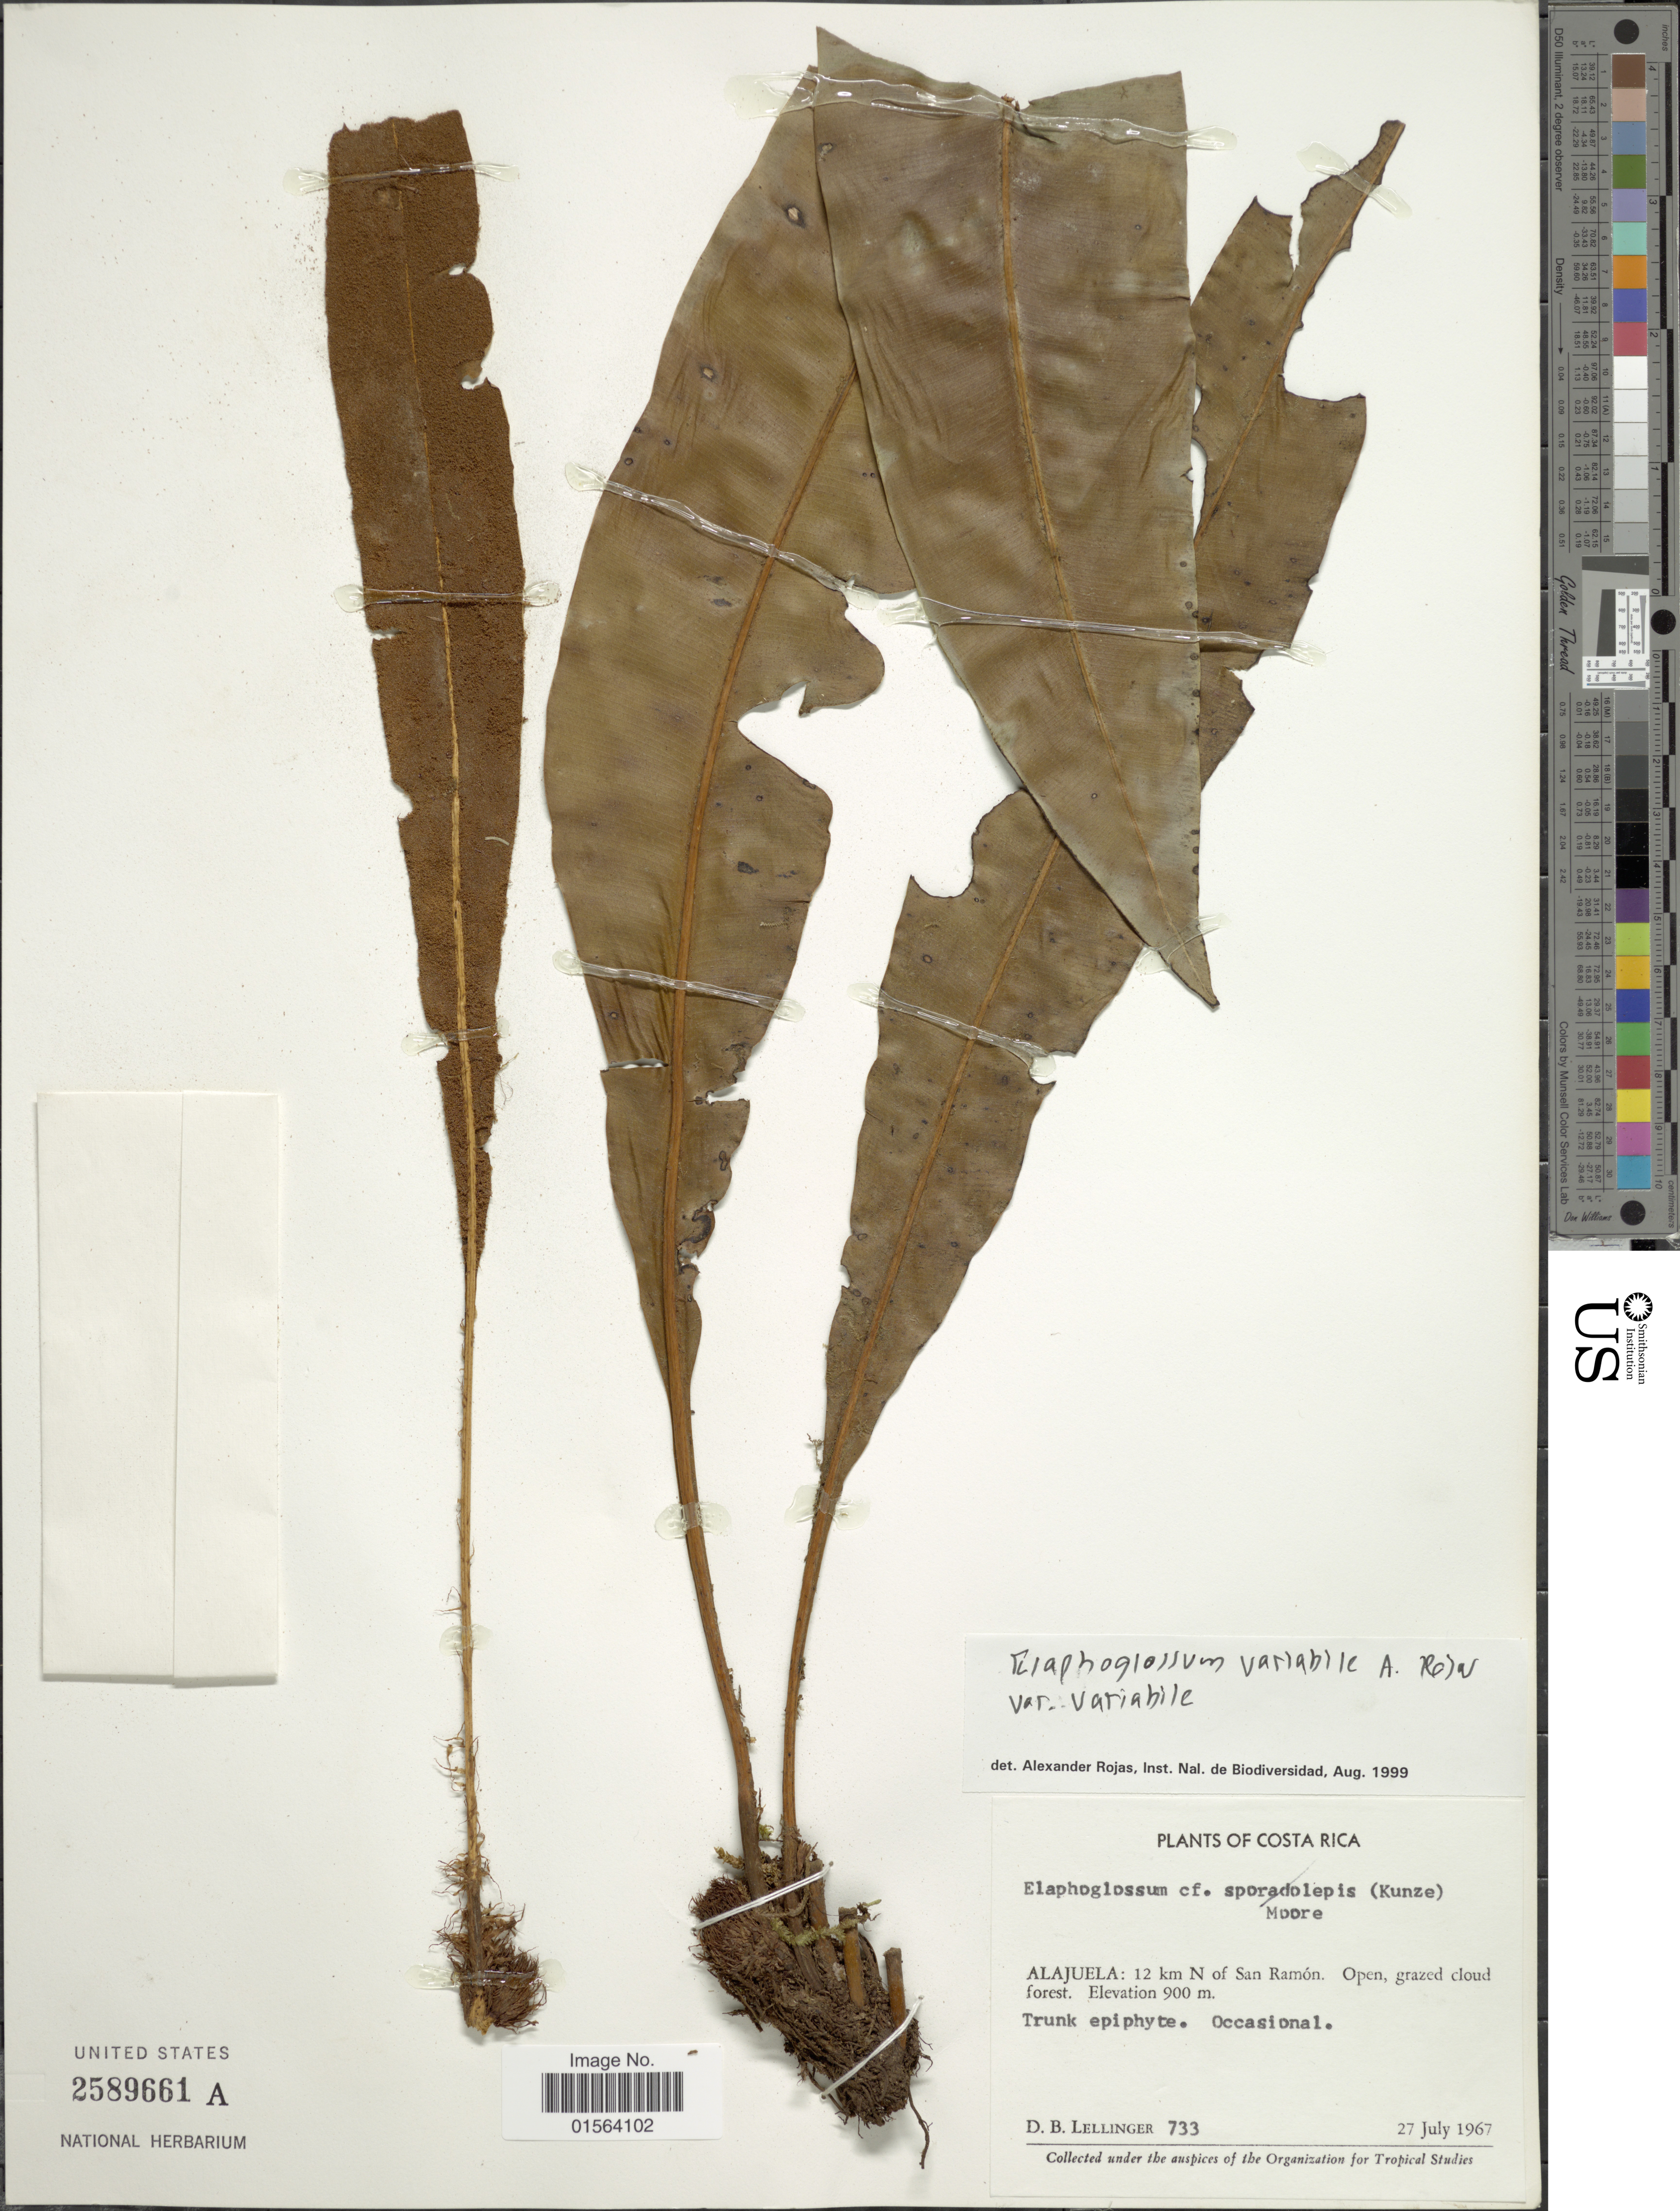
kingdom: Plantae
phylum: Tracheophyta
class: Polypodiopsida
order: Polypodiales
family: Dryopteridaceae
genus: Elaphoglossum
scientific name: Elaphoglossum latifolium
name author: (Sw.) J. Sm.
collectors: D. B. Lellinger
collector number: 733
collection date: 1967-07-27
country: Costa Rica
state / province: Alajuela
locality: Alajuela: 12 km N of San Ramon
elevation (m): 900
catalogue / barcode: US 2589661A